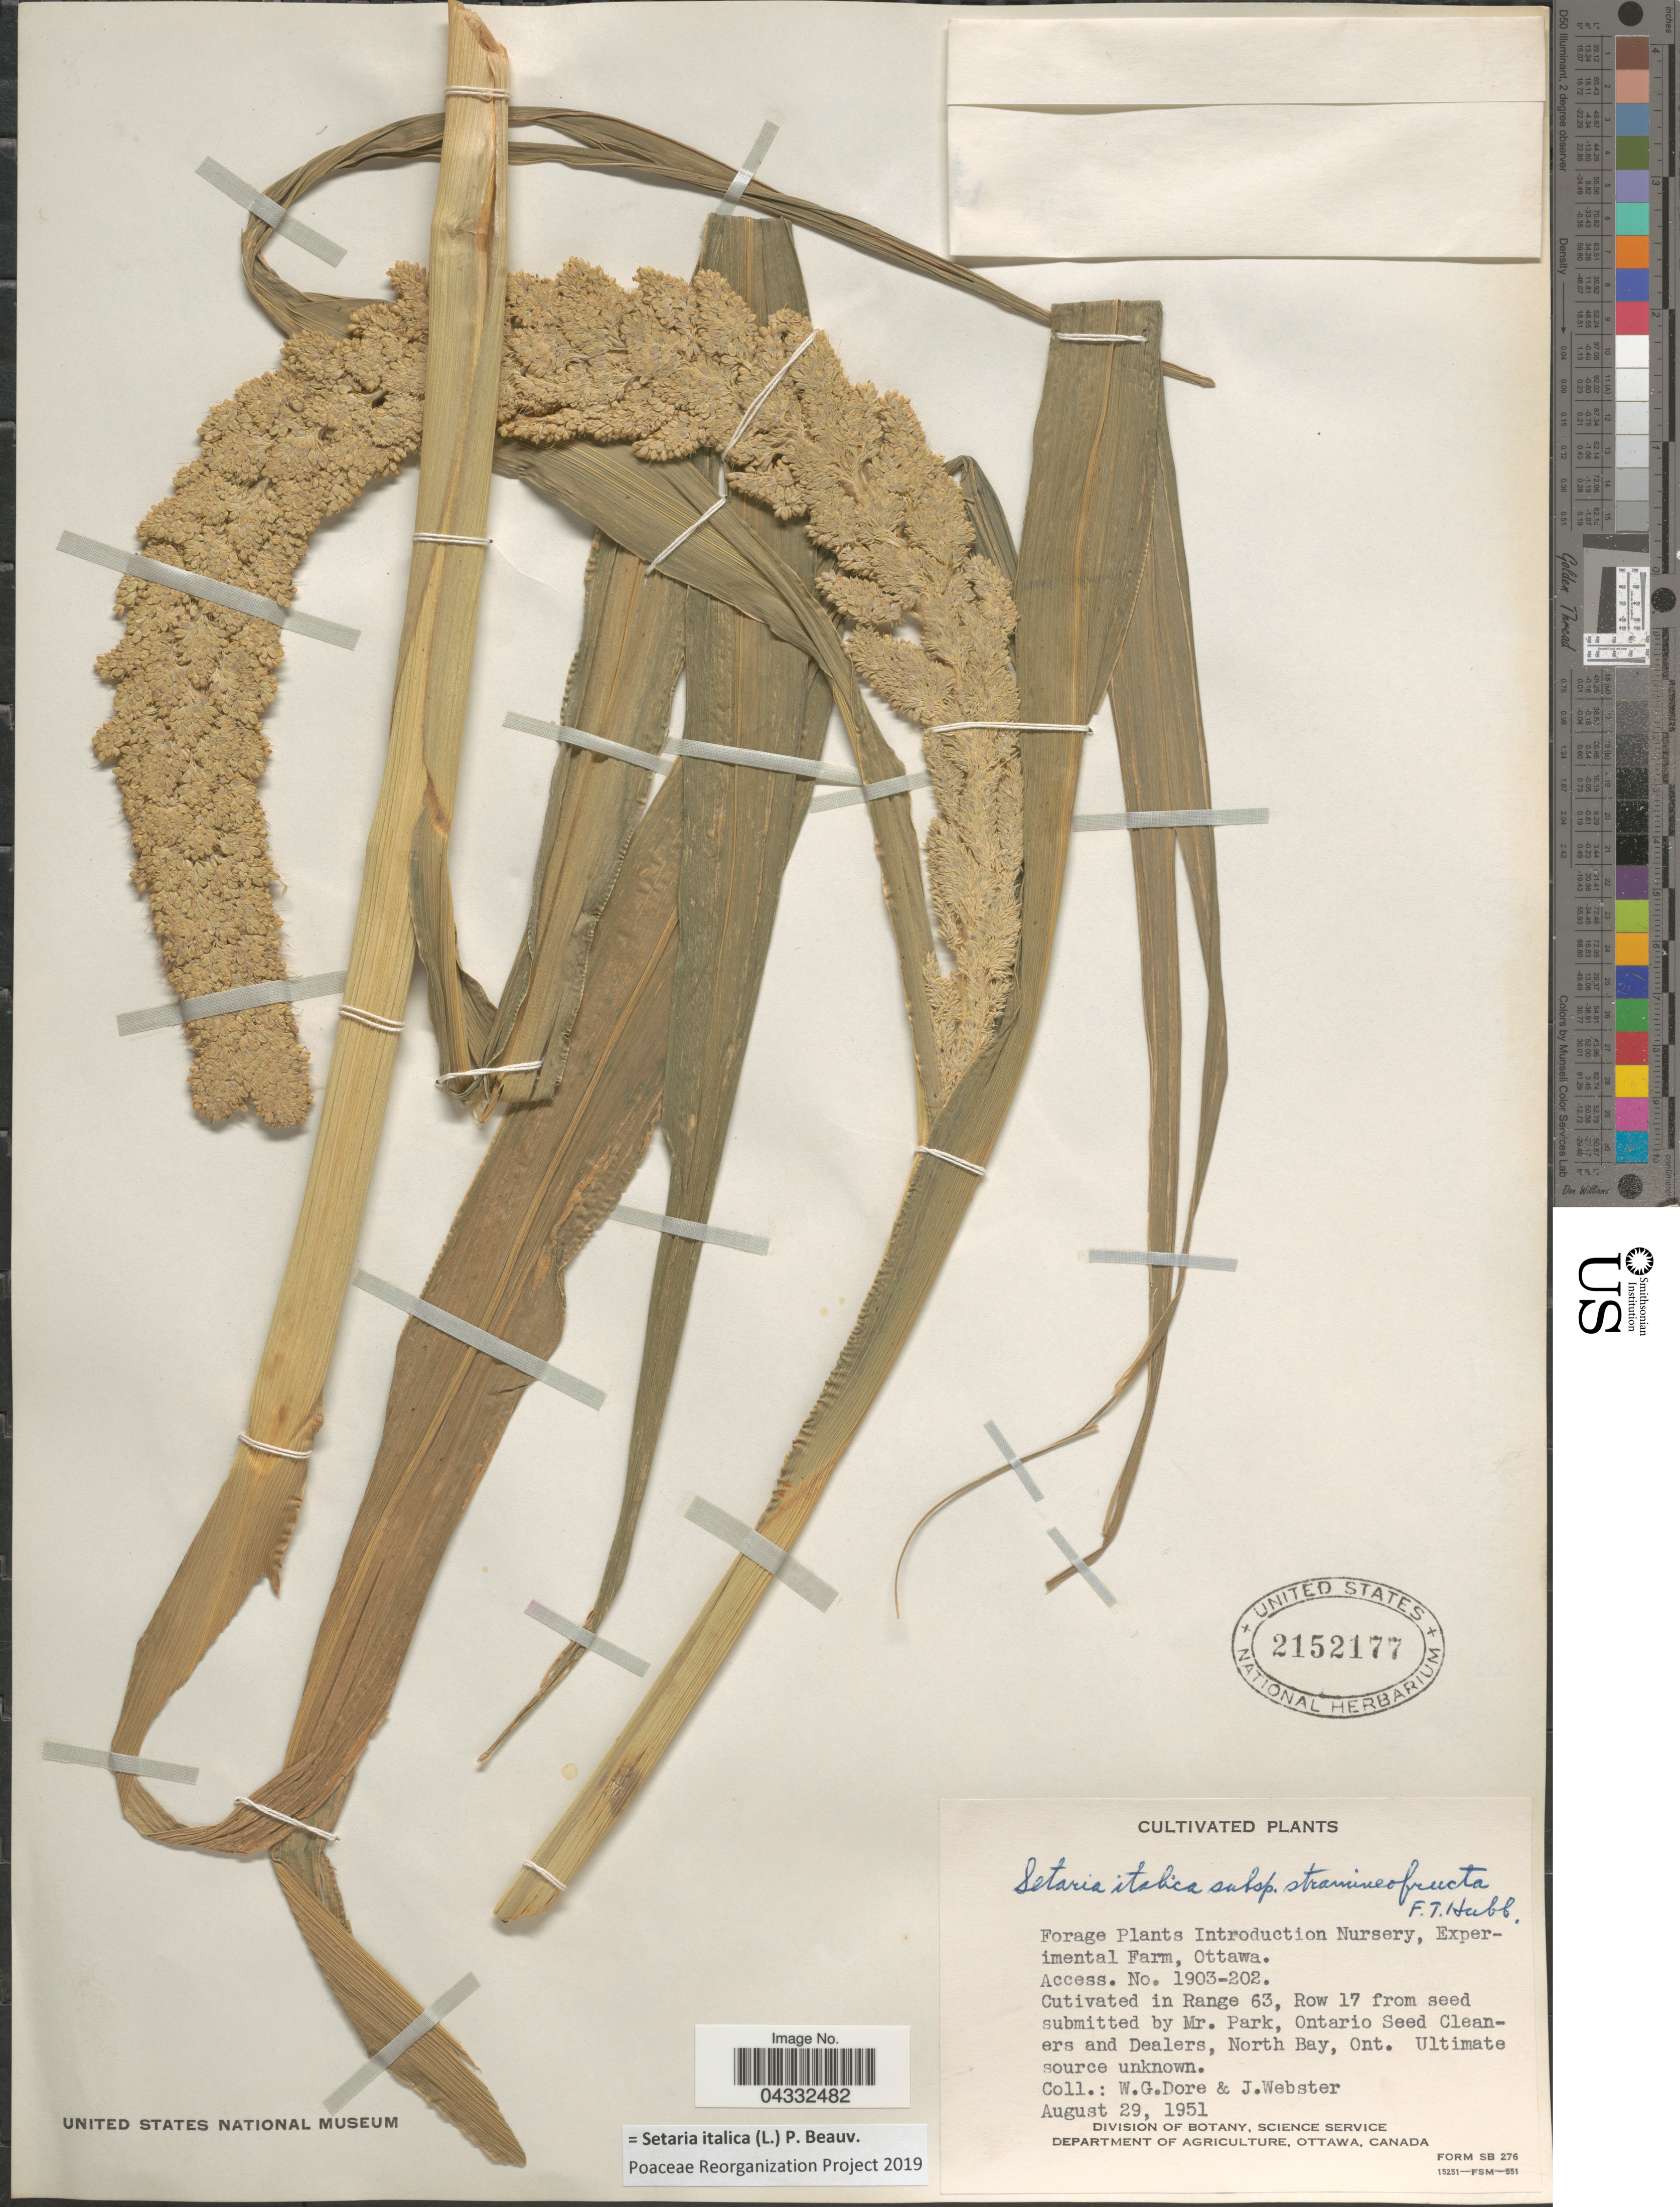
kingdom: Plantae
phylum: Tracheophyta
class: Liliopsida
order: Poales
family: Poaceae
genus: Setaria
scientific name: Setaria italica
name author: (L.) P. Beauv.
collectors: W. Dore & J. N. Webster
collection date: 1951-08-29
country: Canada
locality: Forage Plants Introduction Nursery, Experimental Farm, Ottawa [unsure placement] In Range 63, Row 17.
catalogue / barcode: US 2152177